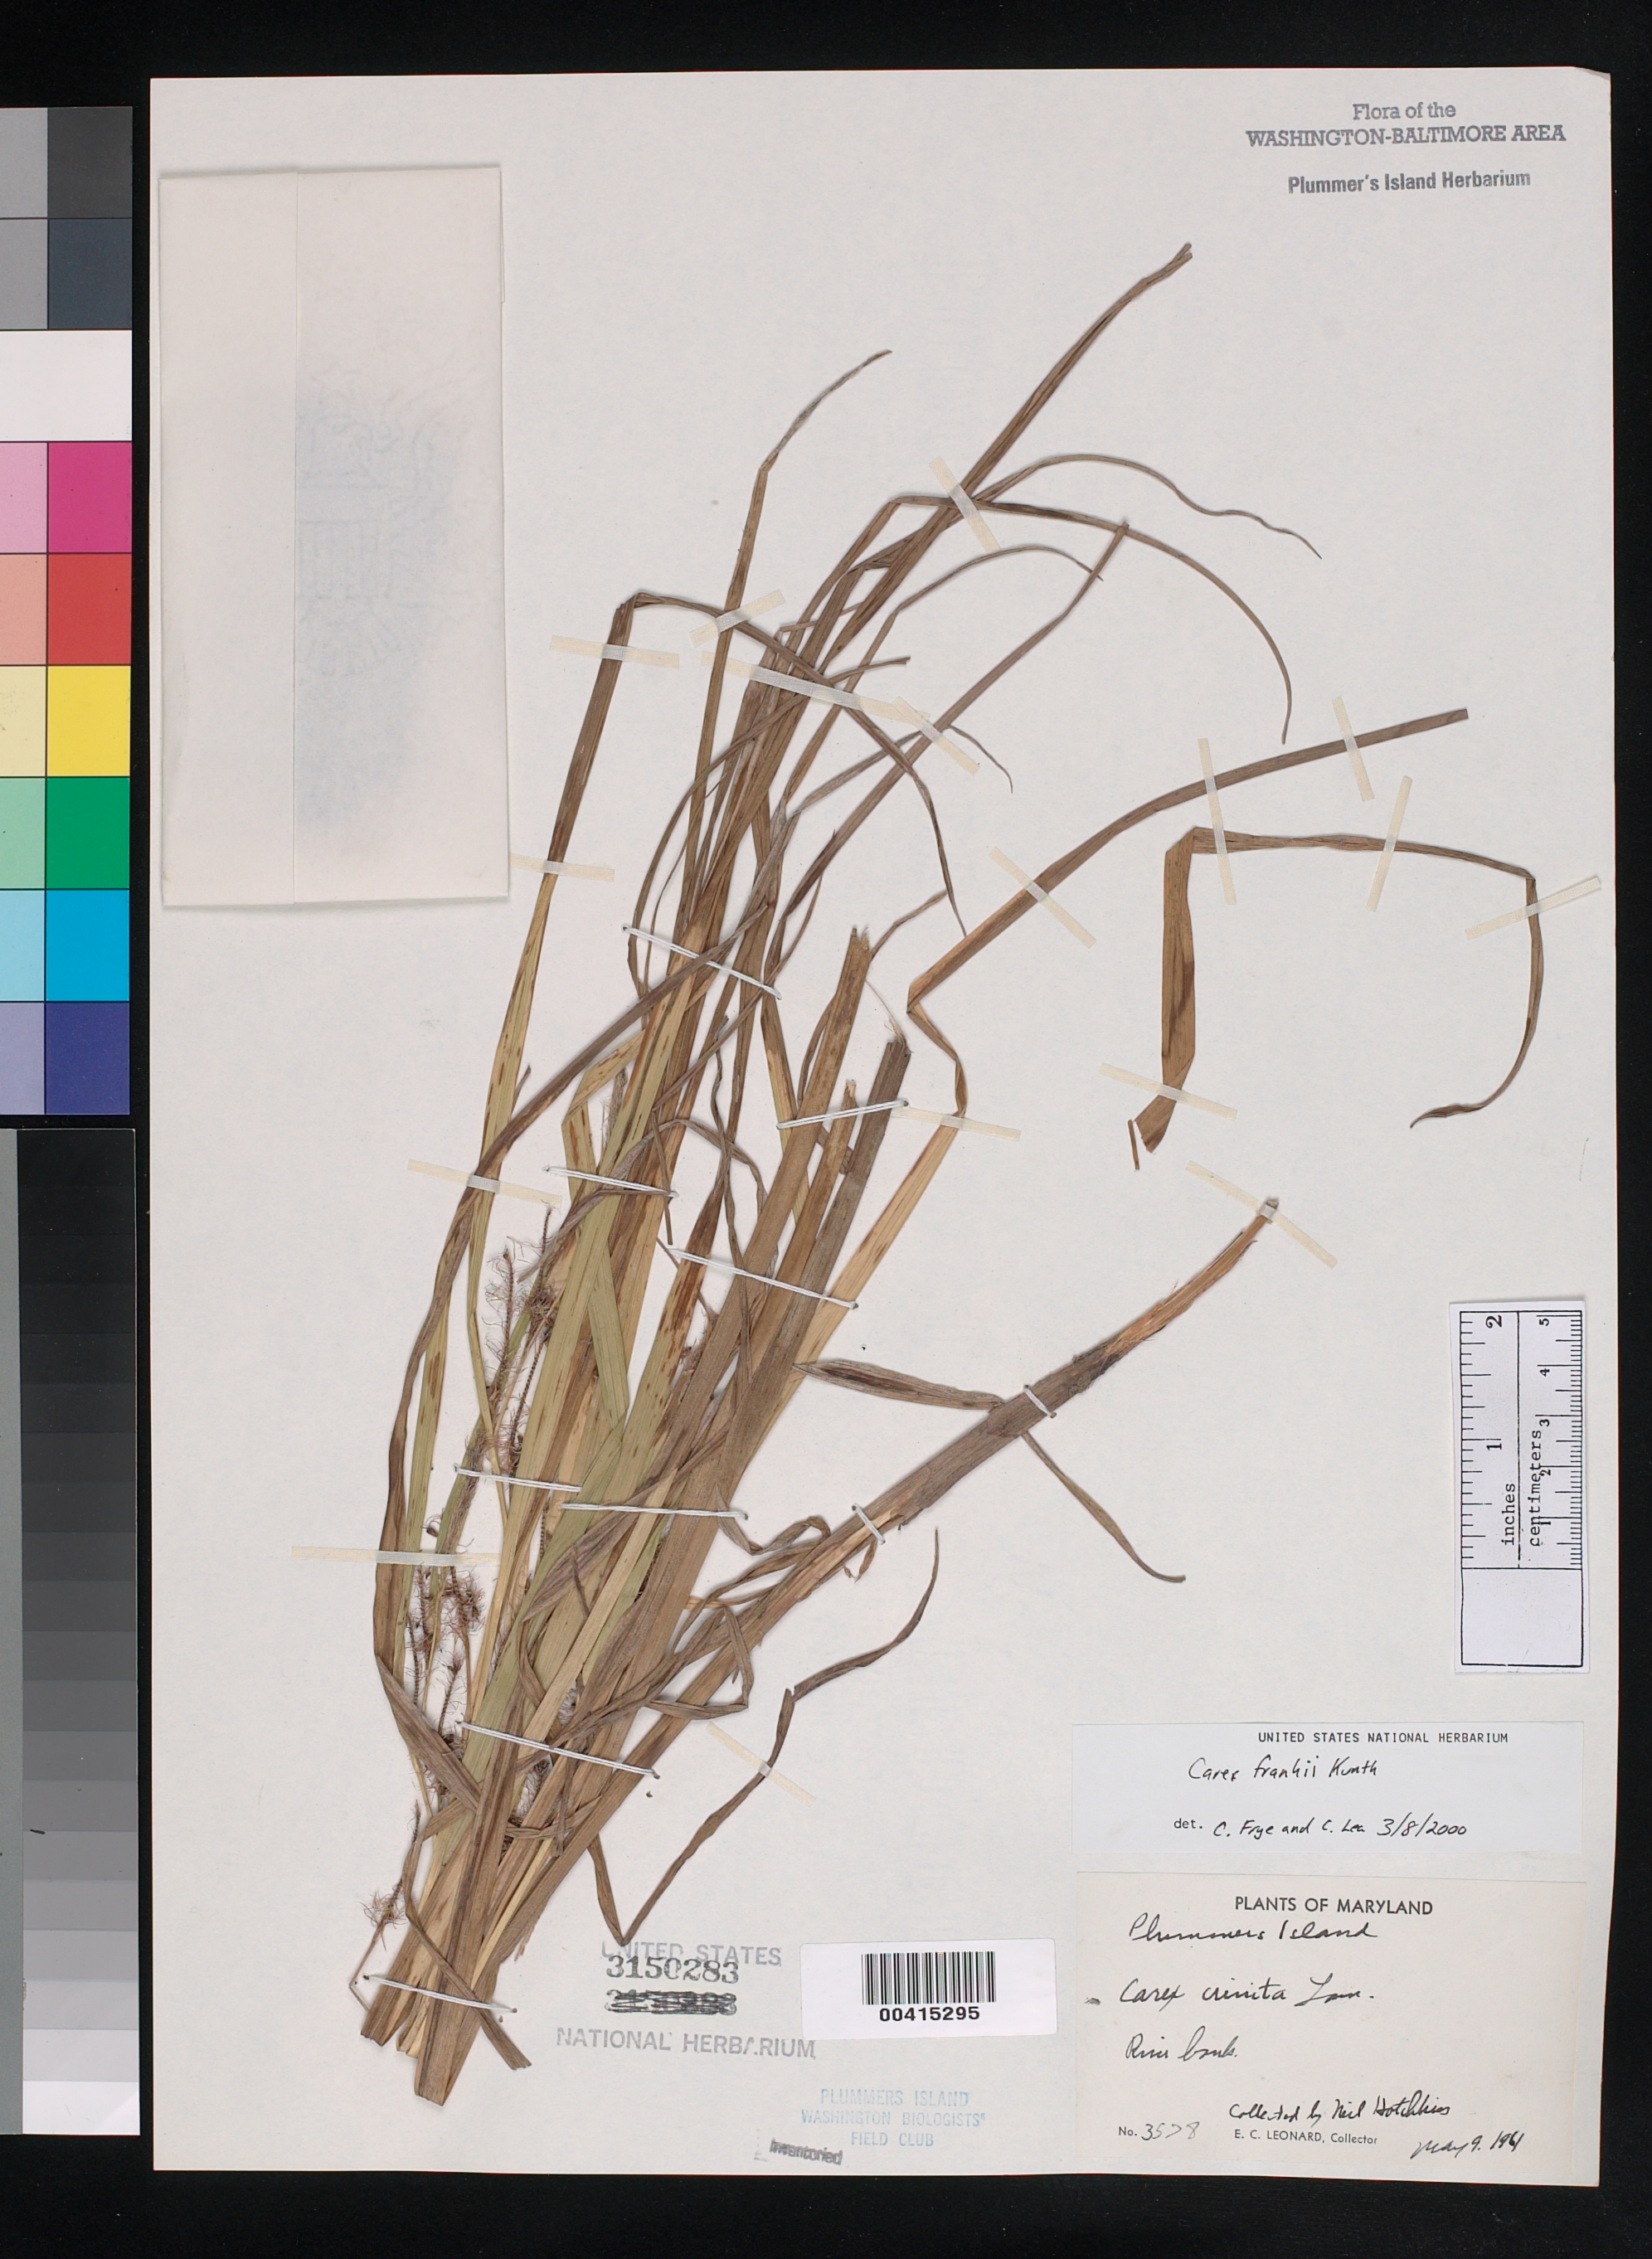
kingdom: Plantae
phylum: Tracheophyta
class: Liliopsida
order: Poales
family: Cyperaceae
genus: Carex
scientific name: Carex frankii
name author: Kunth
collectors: E. C. Leonard & N. Hotchkiss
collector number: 3578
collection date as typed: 09 May 1961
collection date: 1961-05-09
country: United States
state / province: Maryland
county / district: Montgomery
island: Plummers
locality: Plummer's Island Plummers Island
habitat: River bank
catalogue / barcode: US 3150283